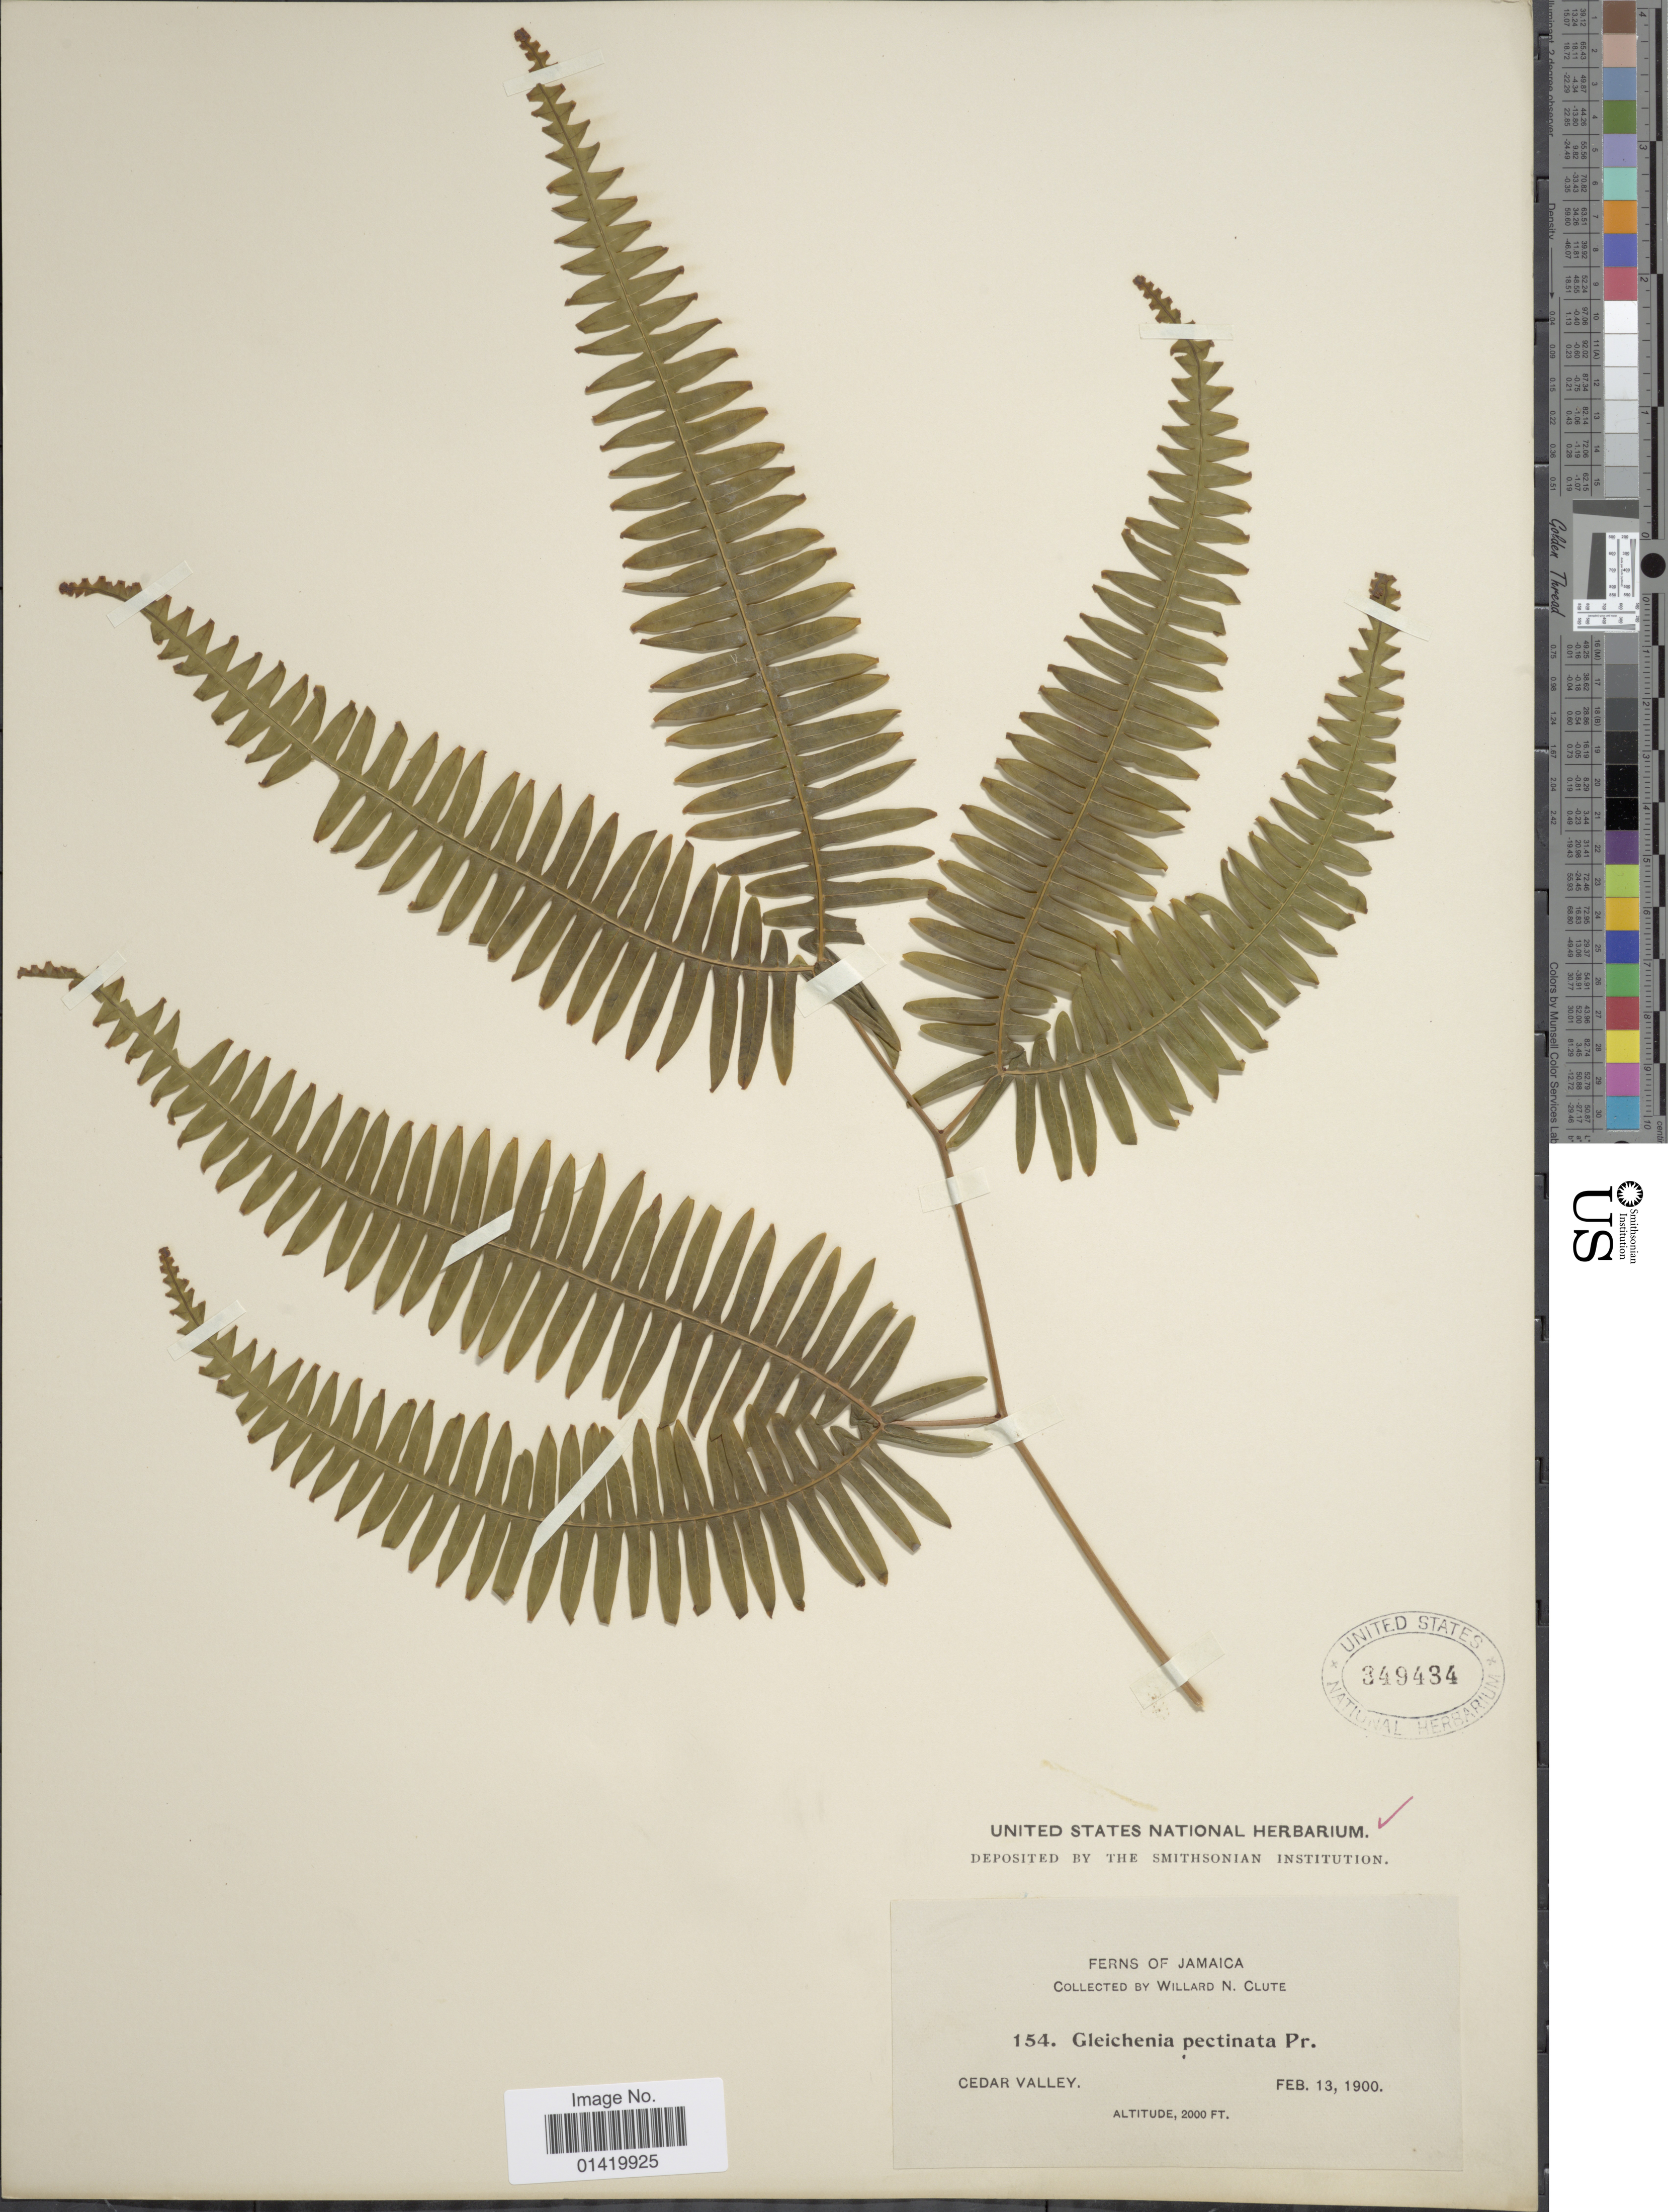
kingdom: Plantae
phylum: Tracheophyta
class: Polypodiopsida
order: Gleicheniales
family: Gleicheniaceae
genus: Gleichenella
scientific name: Gleichenella pectinata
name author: (Willd.) Ching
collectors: W. N. Clute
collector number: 154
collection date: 1900-02-13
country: Jamaica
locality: Cedar Valley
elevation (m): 610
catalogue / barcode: US 349434